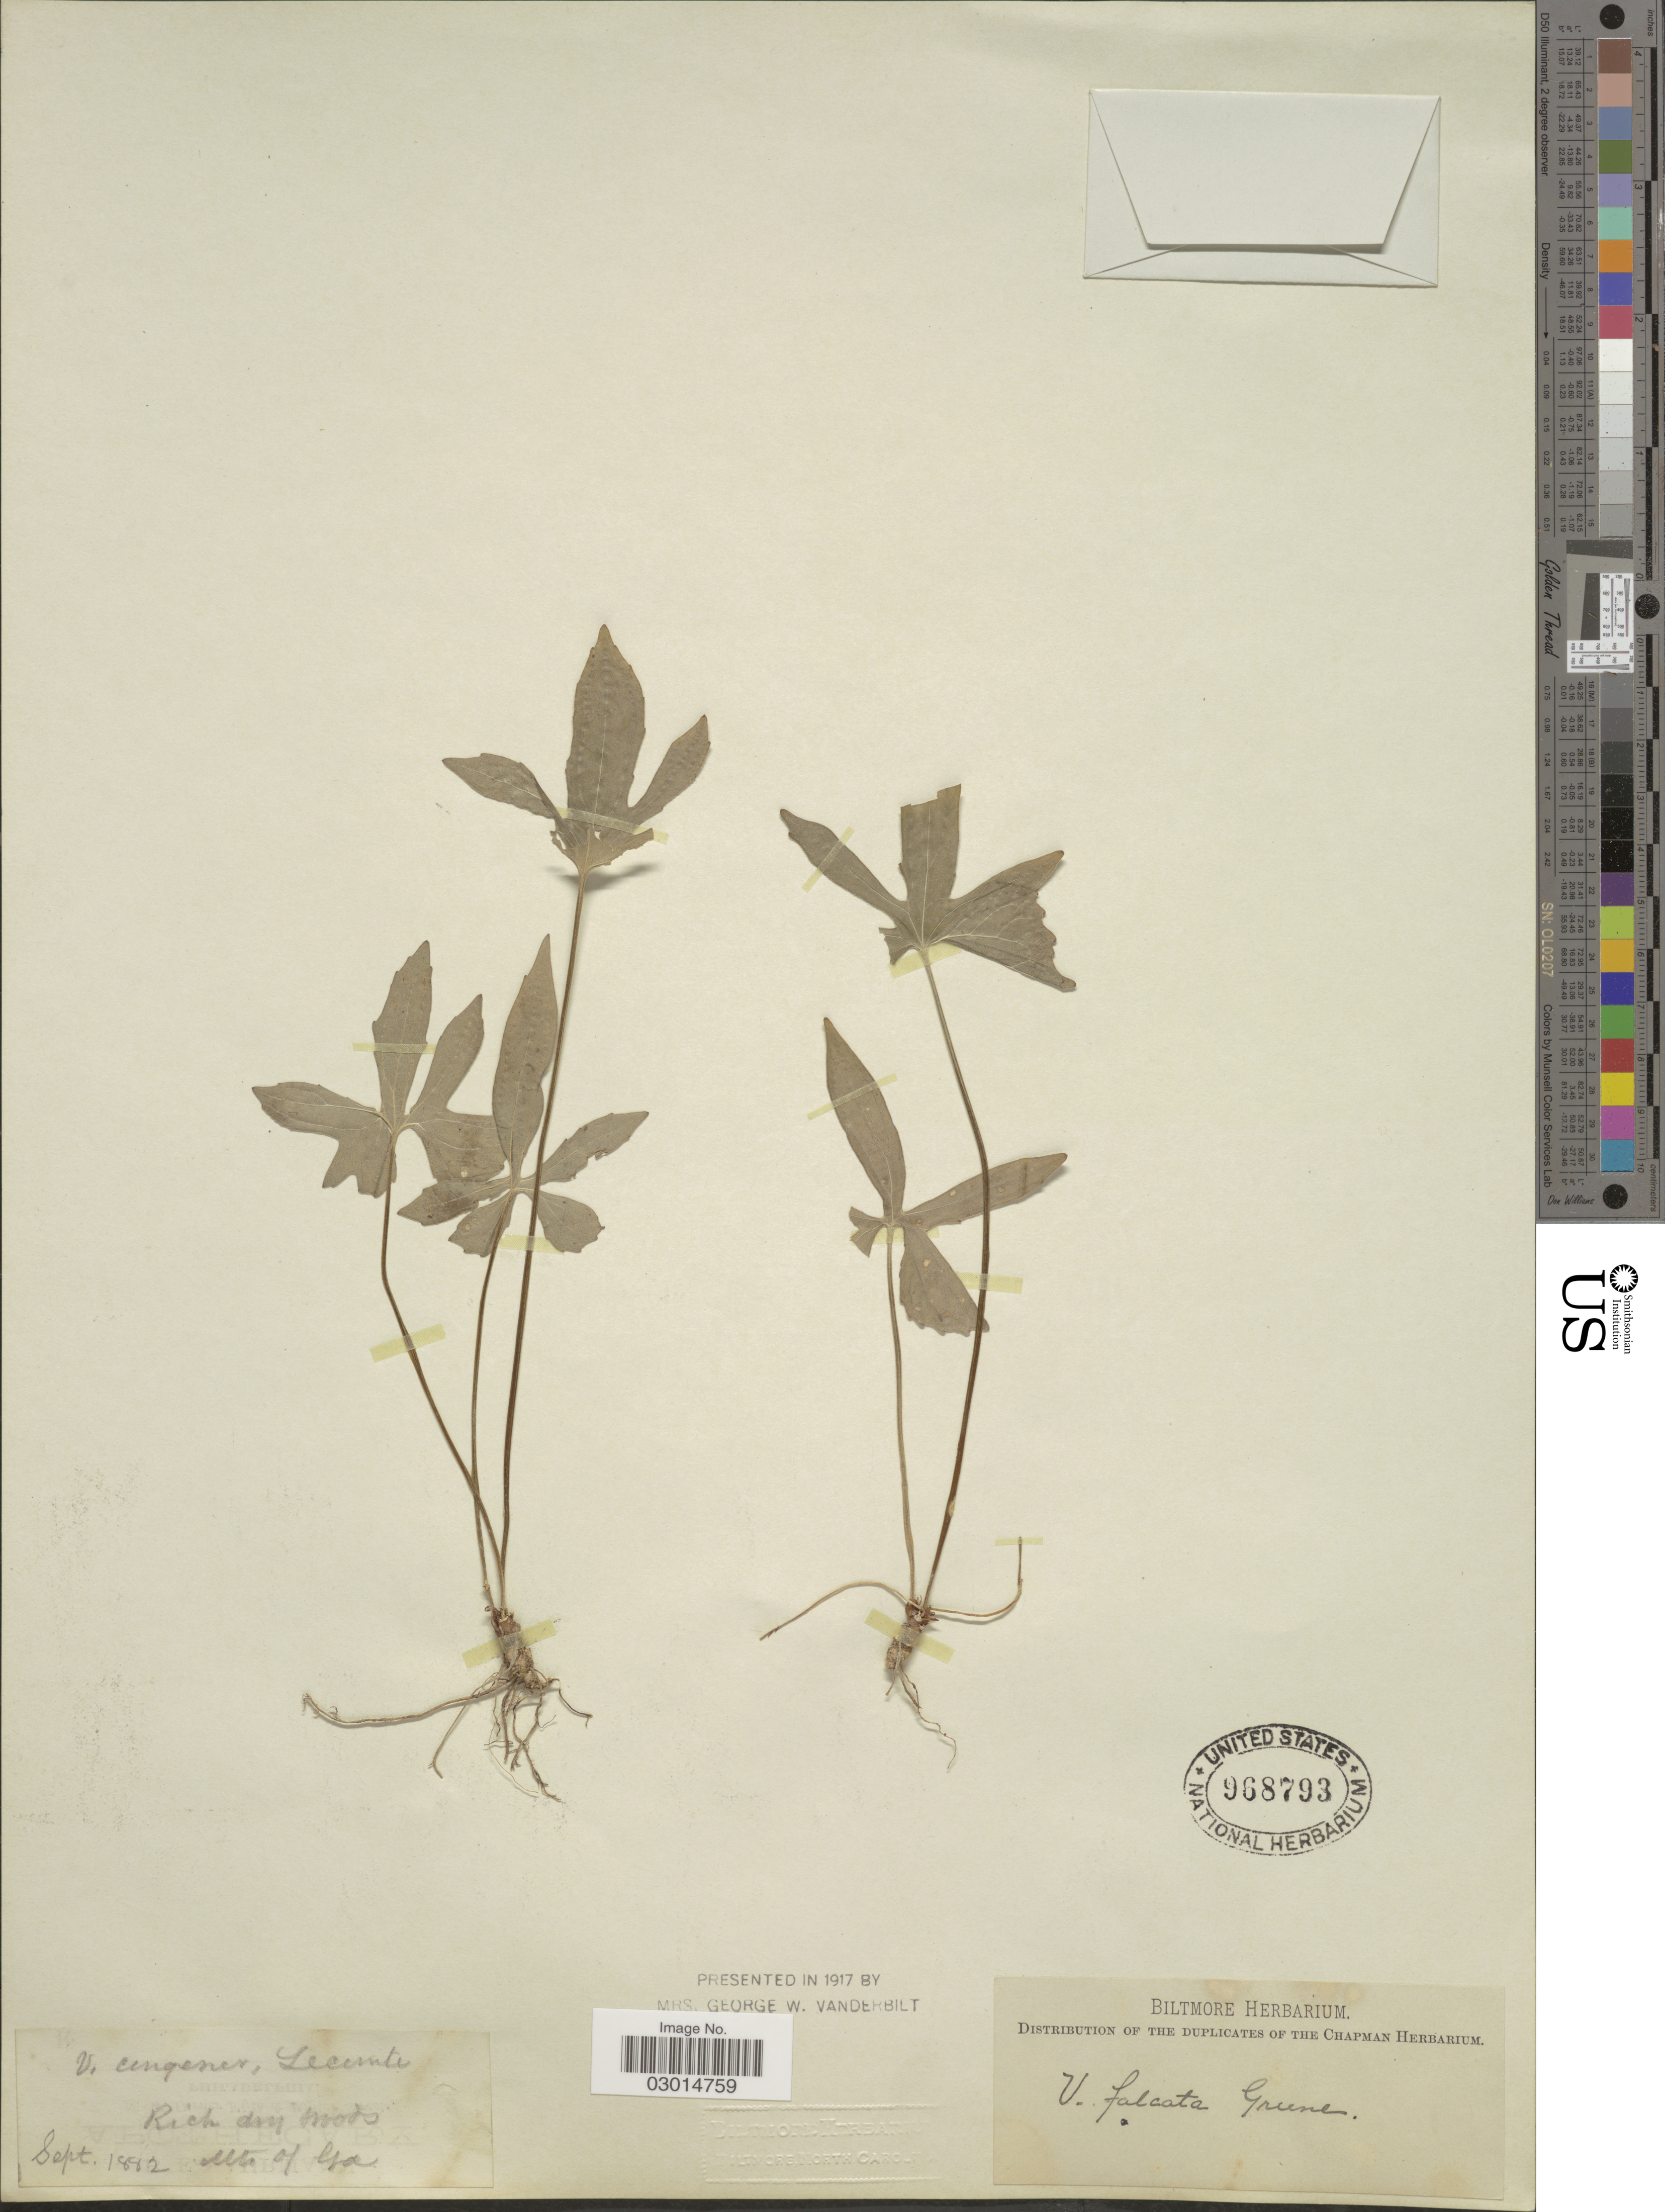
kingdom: Plantae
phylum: Tracheophyta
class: Magnoliopsida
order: Malpighiales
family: Violaceae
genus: Viola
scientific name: Viola falcata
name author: Greene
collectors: ex herb. Biltmore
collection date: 1882-09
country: United States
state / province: Georgia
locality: Mts. of Ga.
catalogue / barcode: US 968793